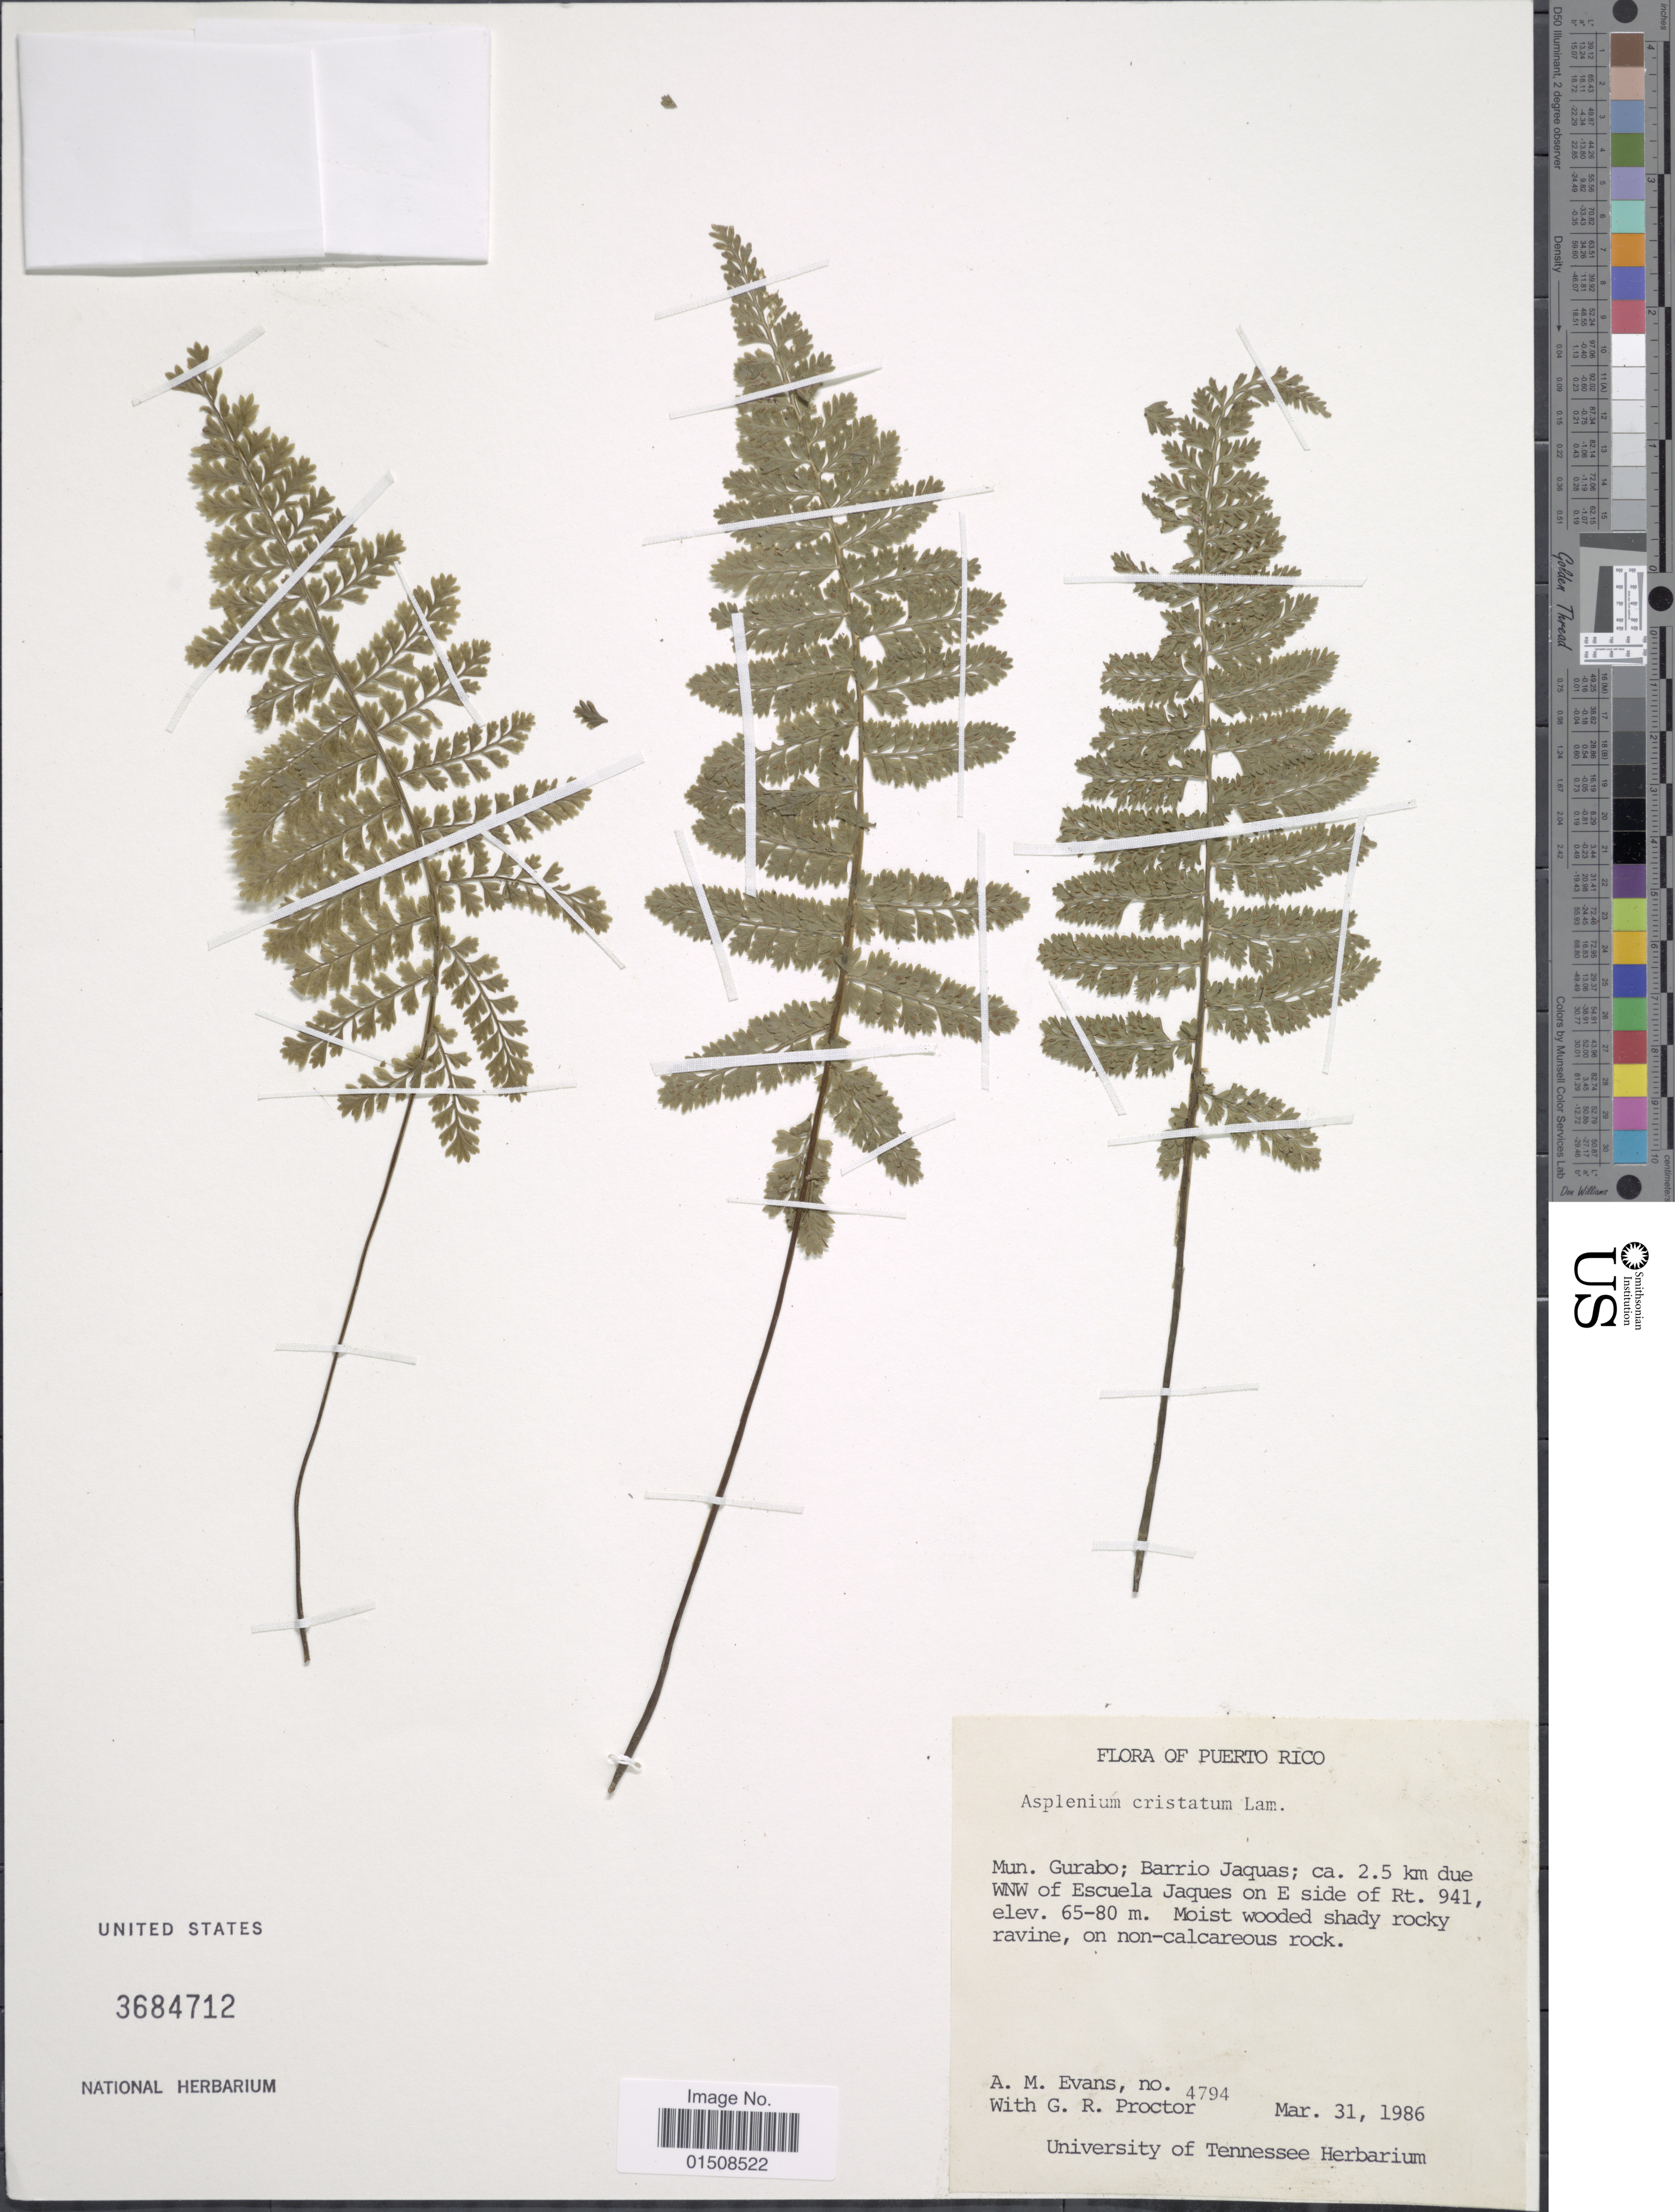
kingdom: Plantae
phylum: Tracheophyta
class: Polypodiopsida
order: Polypodiales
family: Aspleniaceae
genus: Asplenium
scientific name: Asplenium cristatum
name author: Lam.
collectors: A. M. Evans & G. Proctor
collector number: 4794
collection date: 1986-03-31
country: Puerto Rico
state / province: Gurabo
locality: Barrio Jaquas, ca. 2.5 km due WNW of Escuela Jaques on E side of Rt. 941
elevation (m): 65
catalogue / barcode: US 3684712